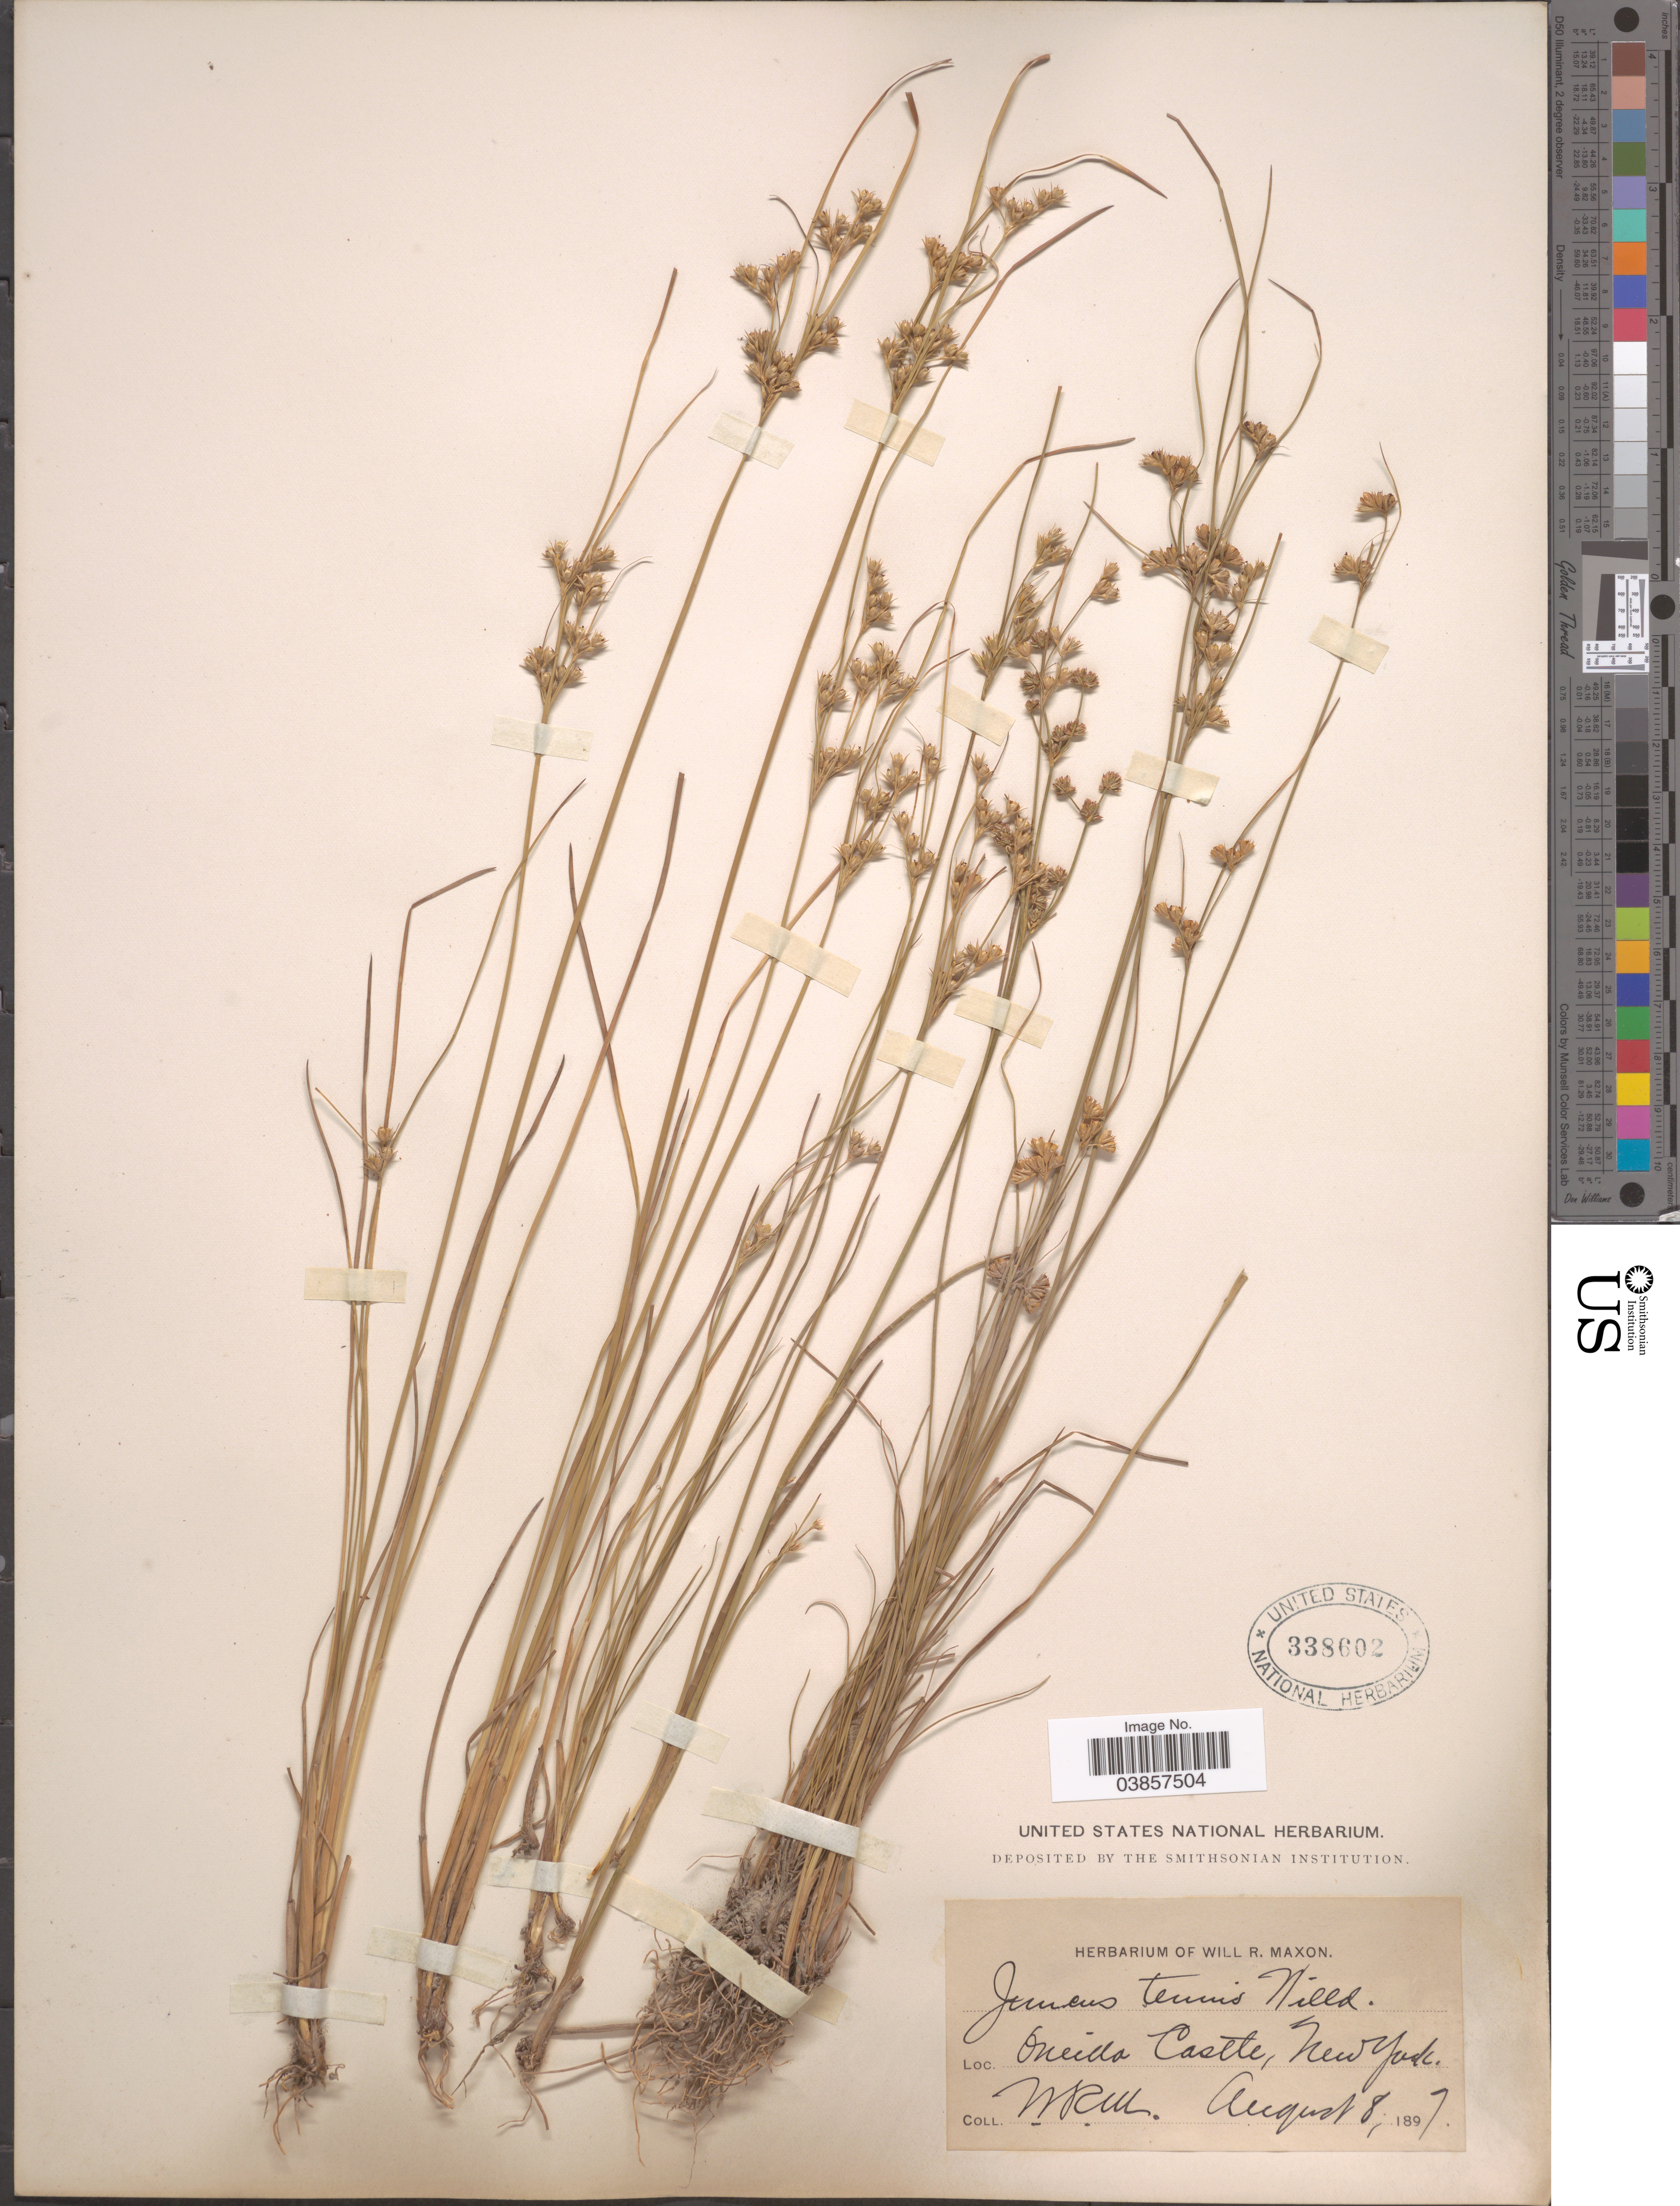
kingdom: Plantae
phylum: Tracheophyta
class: Liliopsida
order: Poales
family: Juncaceae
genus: Juncus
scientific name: Juncus tenuis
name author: Willd.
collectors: W. R. Maxon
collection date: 1897-08-08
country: United States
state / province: New York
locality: Oneida Castle.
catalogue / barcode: US 338602